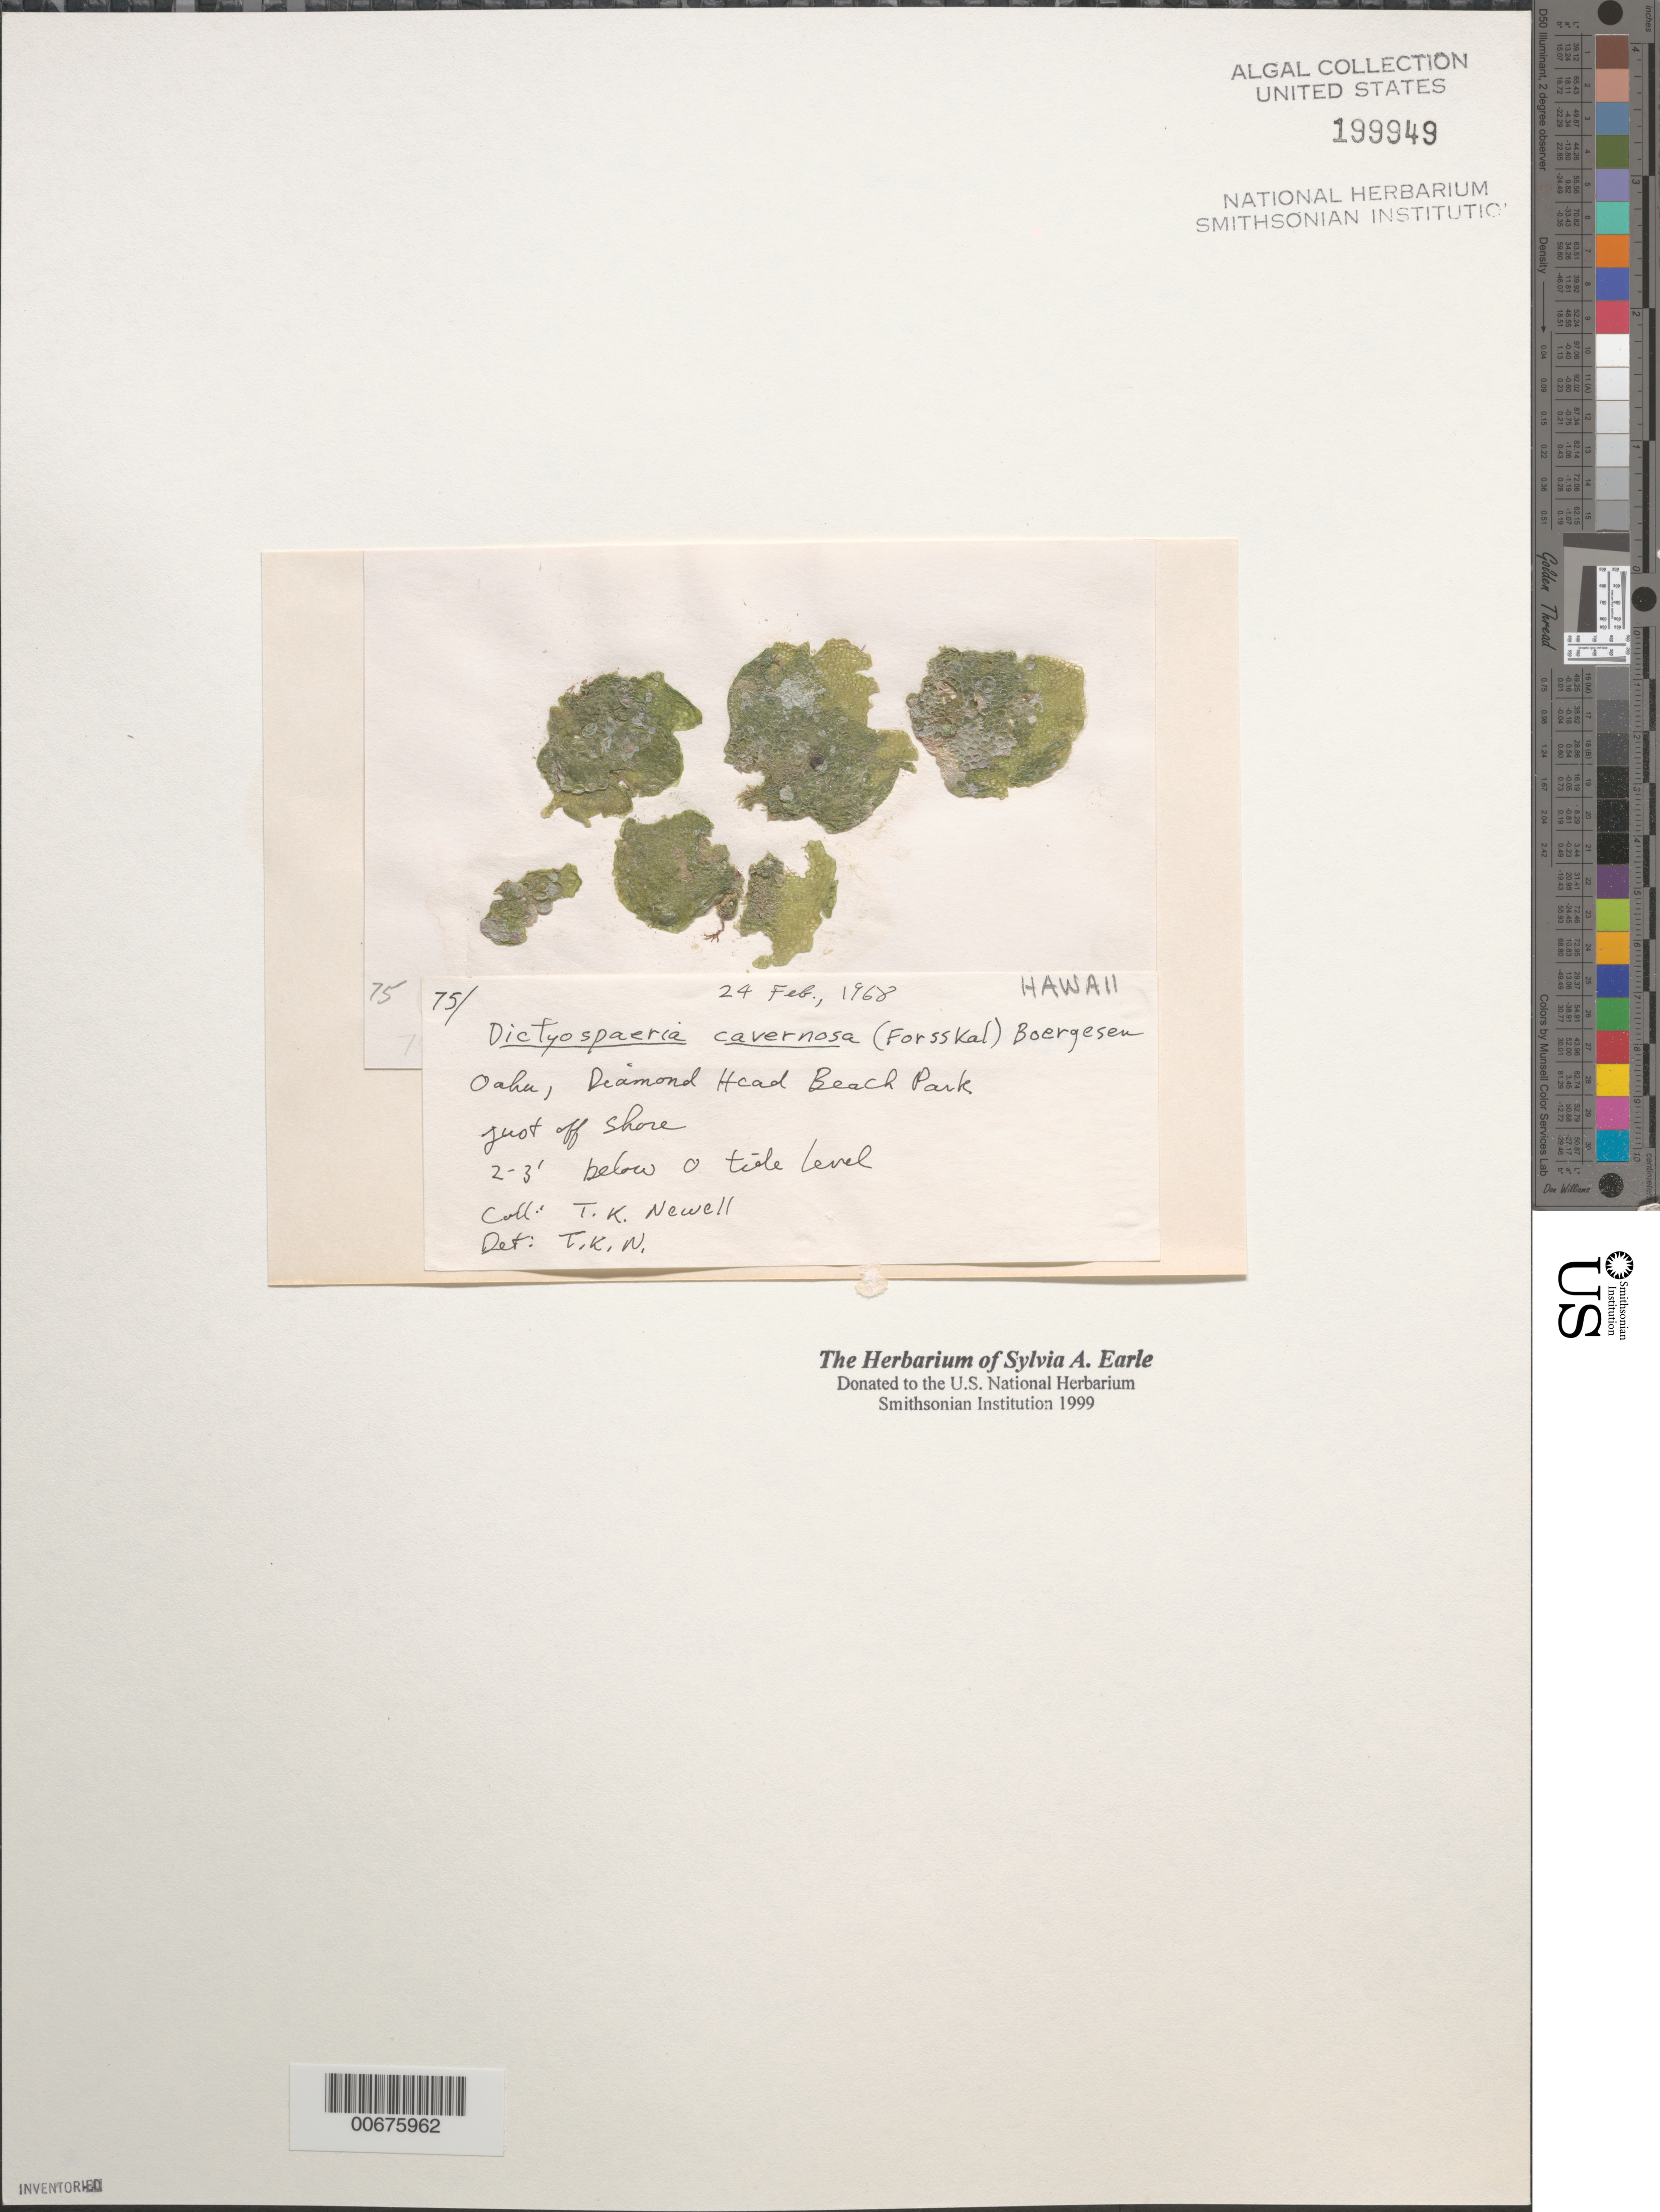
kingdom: Plantae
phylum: Chlorophyta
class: Ulvophyceae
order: Siphonocladales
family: Siphonocladaceae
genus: Dictyosphaeria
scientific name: Dictyosphaeria cavernosa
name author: (Forssk.) Børgesen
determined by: Newell, Thomas K.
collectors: T. K. Newell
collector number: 75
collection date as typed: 24 Feb 1968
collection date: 1968-02-24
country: United States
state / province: Hawaii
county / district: Honolulu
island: Oahu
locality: Diamond Head Beach Park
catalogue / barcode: US 199949